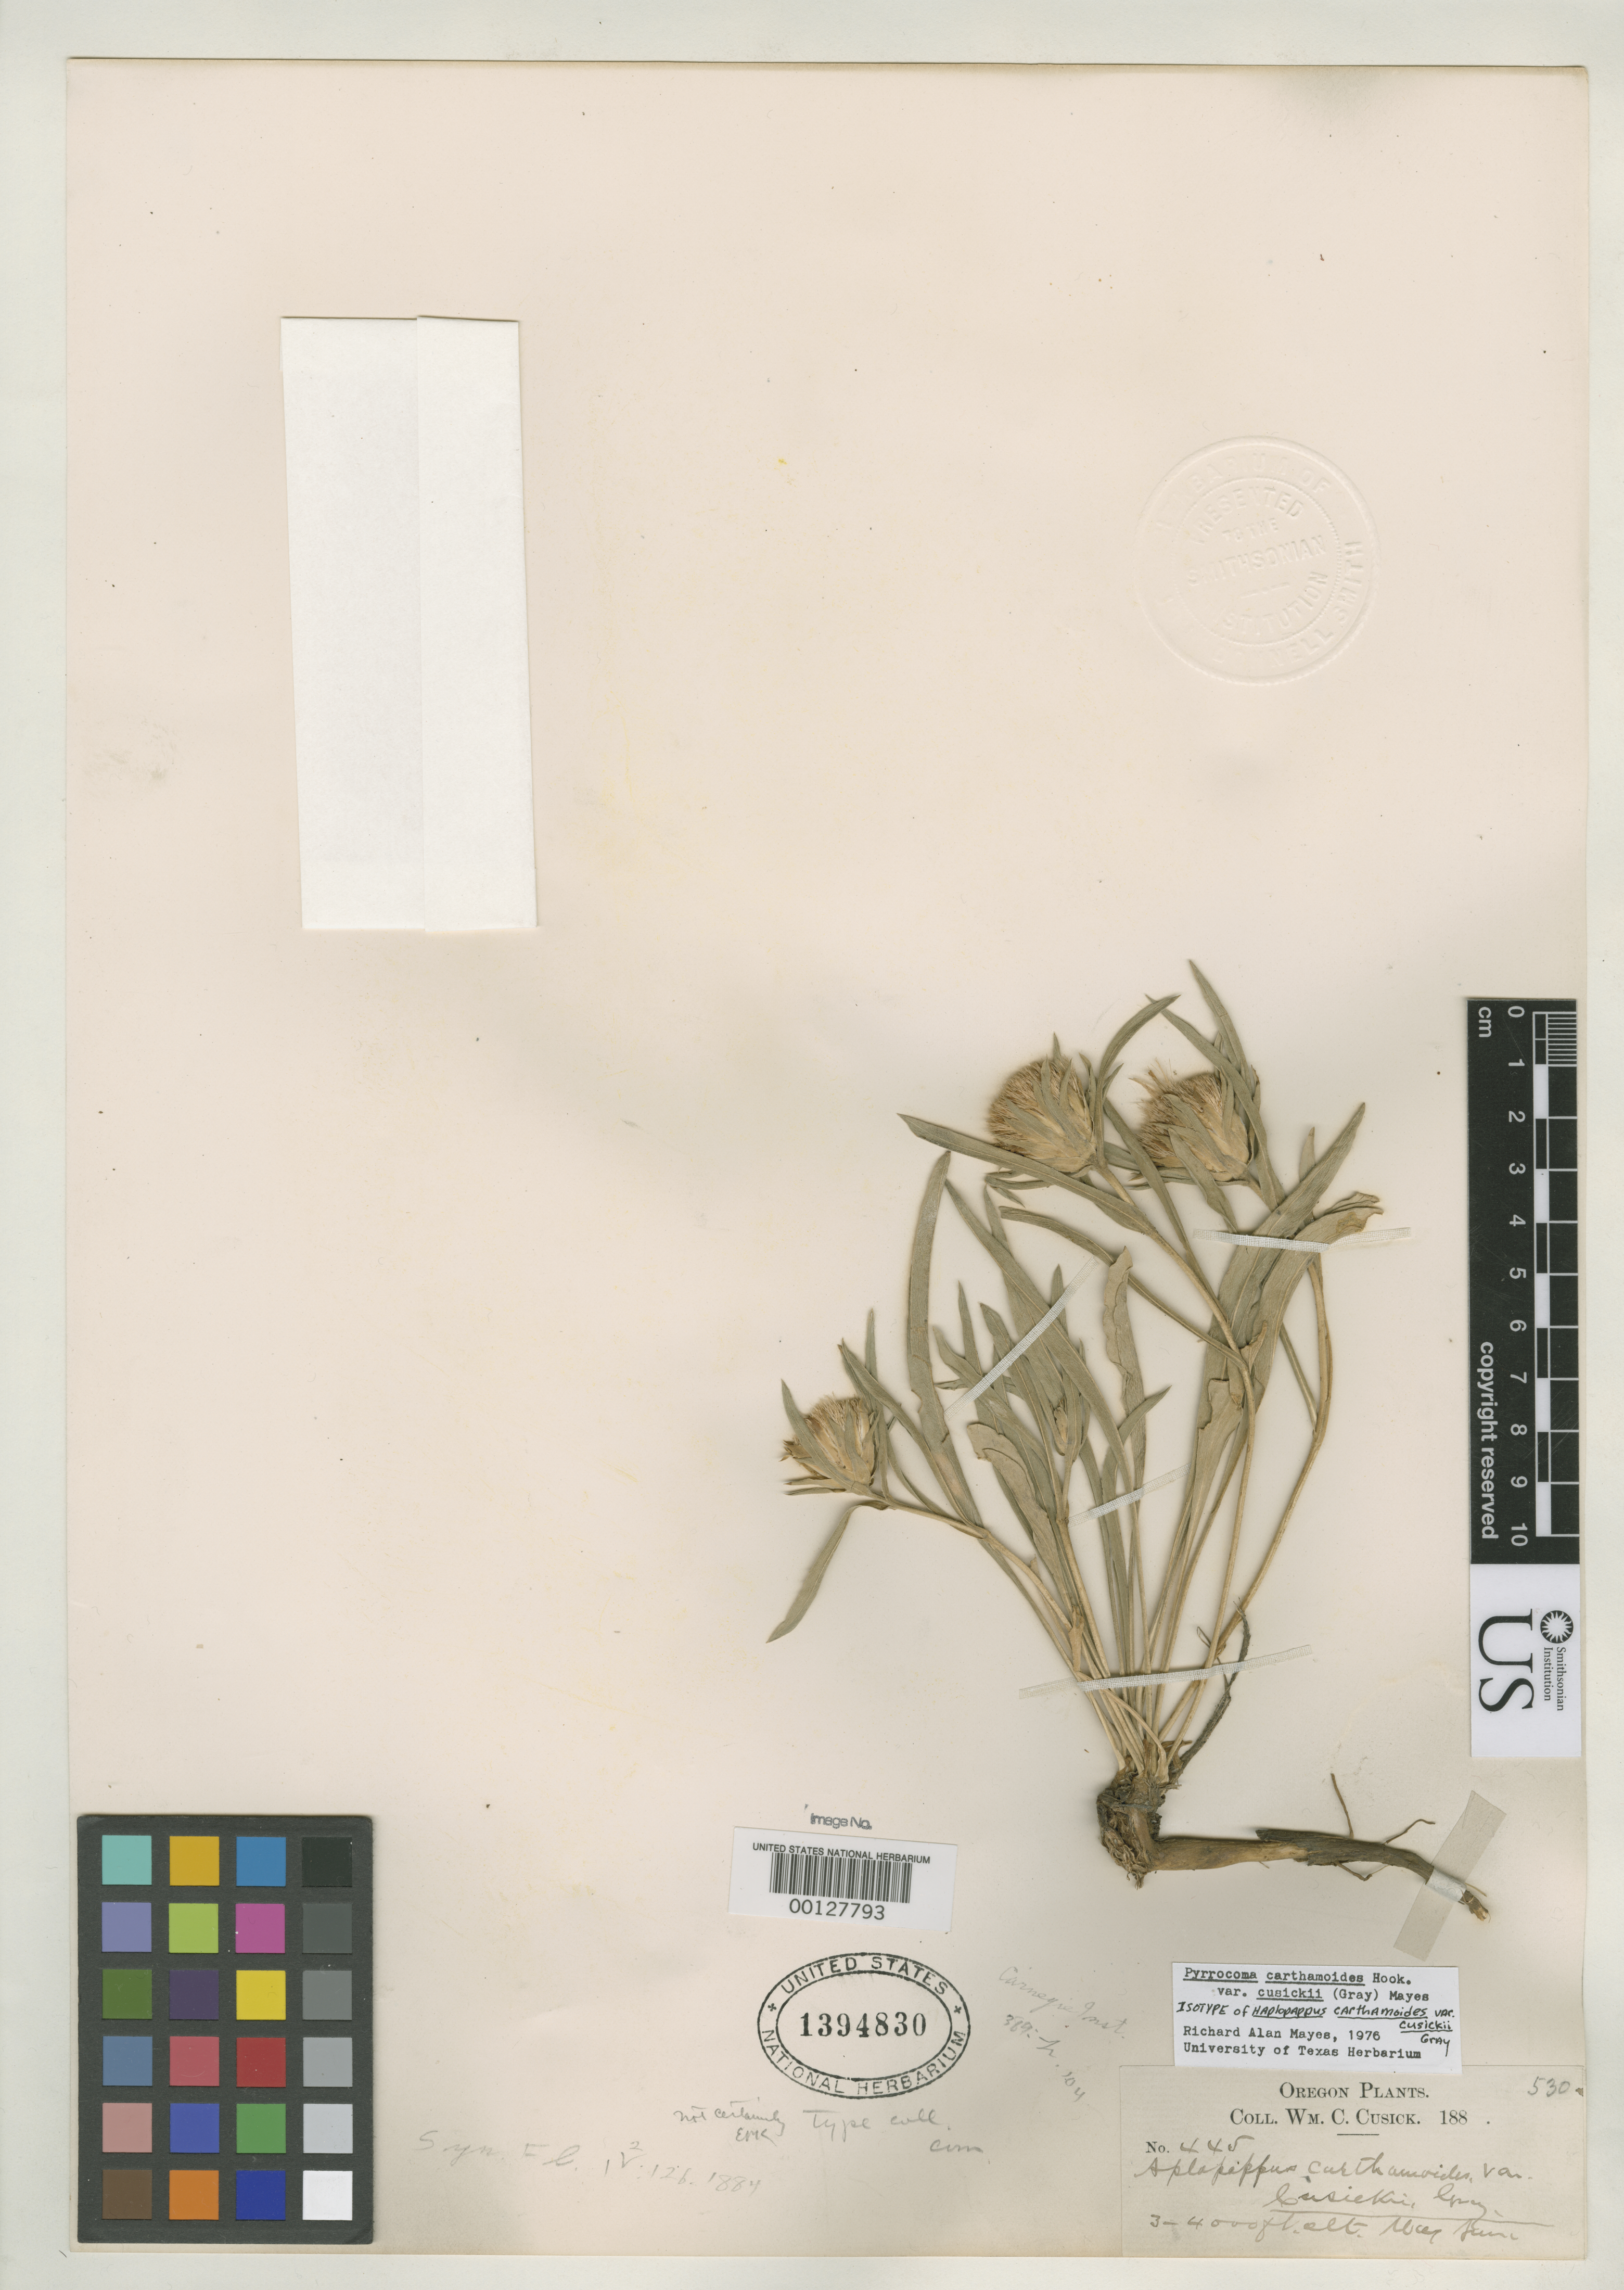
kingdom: Plantae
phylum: Tracheophyta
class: Magnoliopsida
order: Asterales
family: Asteraceae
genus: Haplopappus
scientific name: Haplopappus carthamoides var. cusickii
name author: A. Gray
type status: Type Material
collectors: W. C. Cusick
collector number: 445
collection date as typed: May 1880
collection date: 1880-05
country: United States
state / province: Oregon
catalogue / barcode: US 1394830